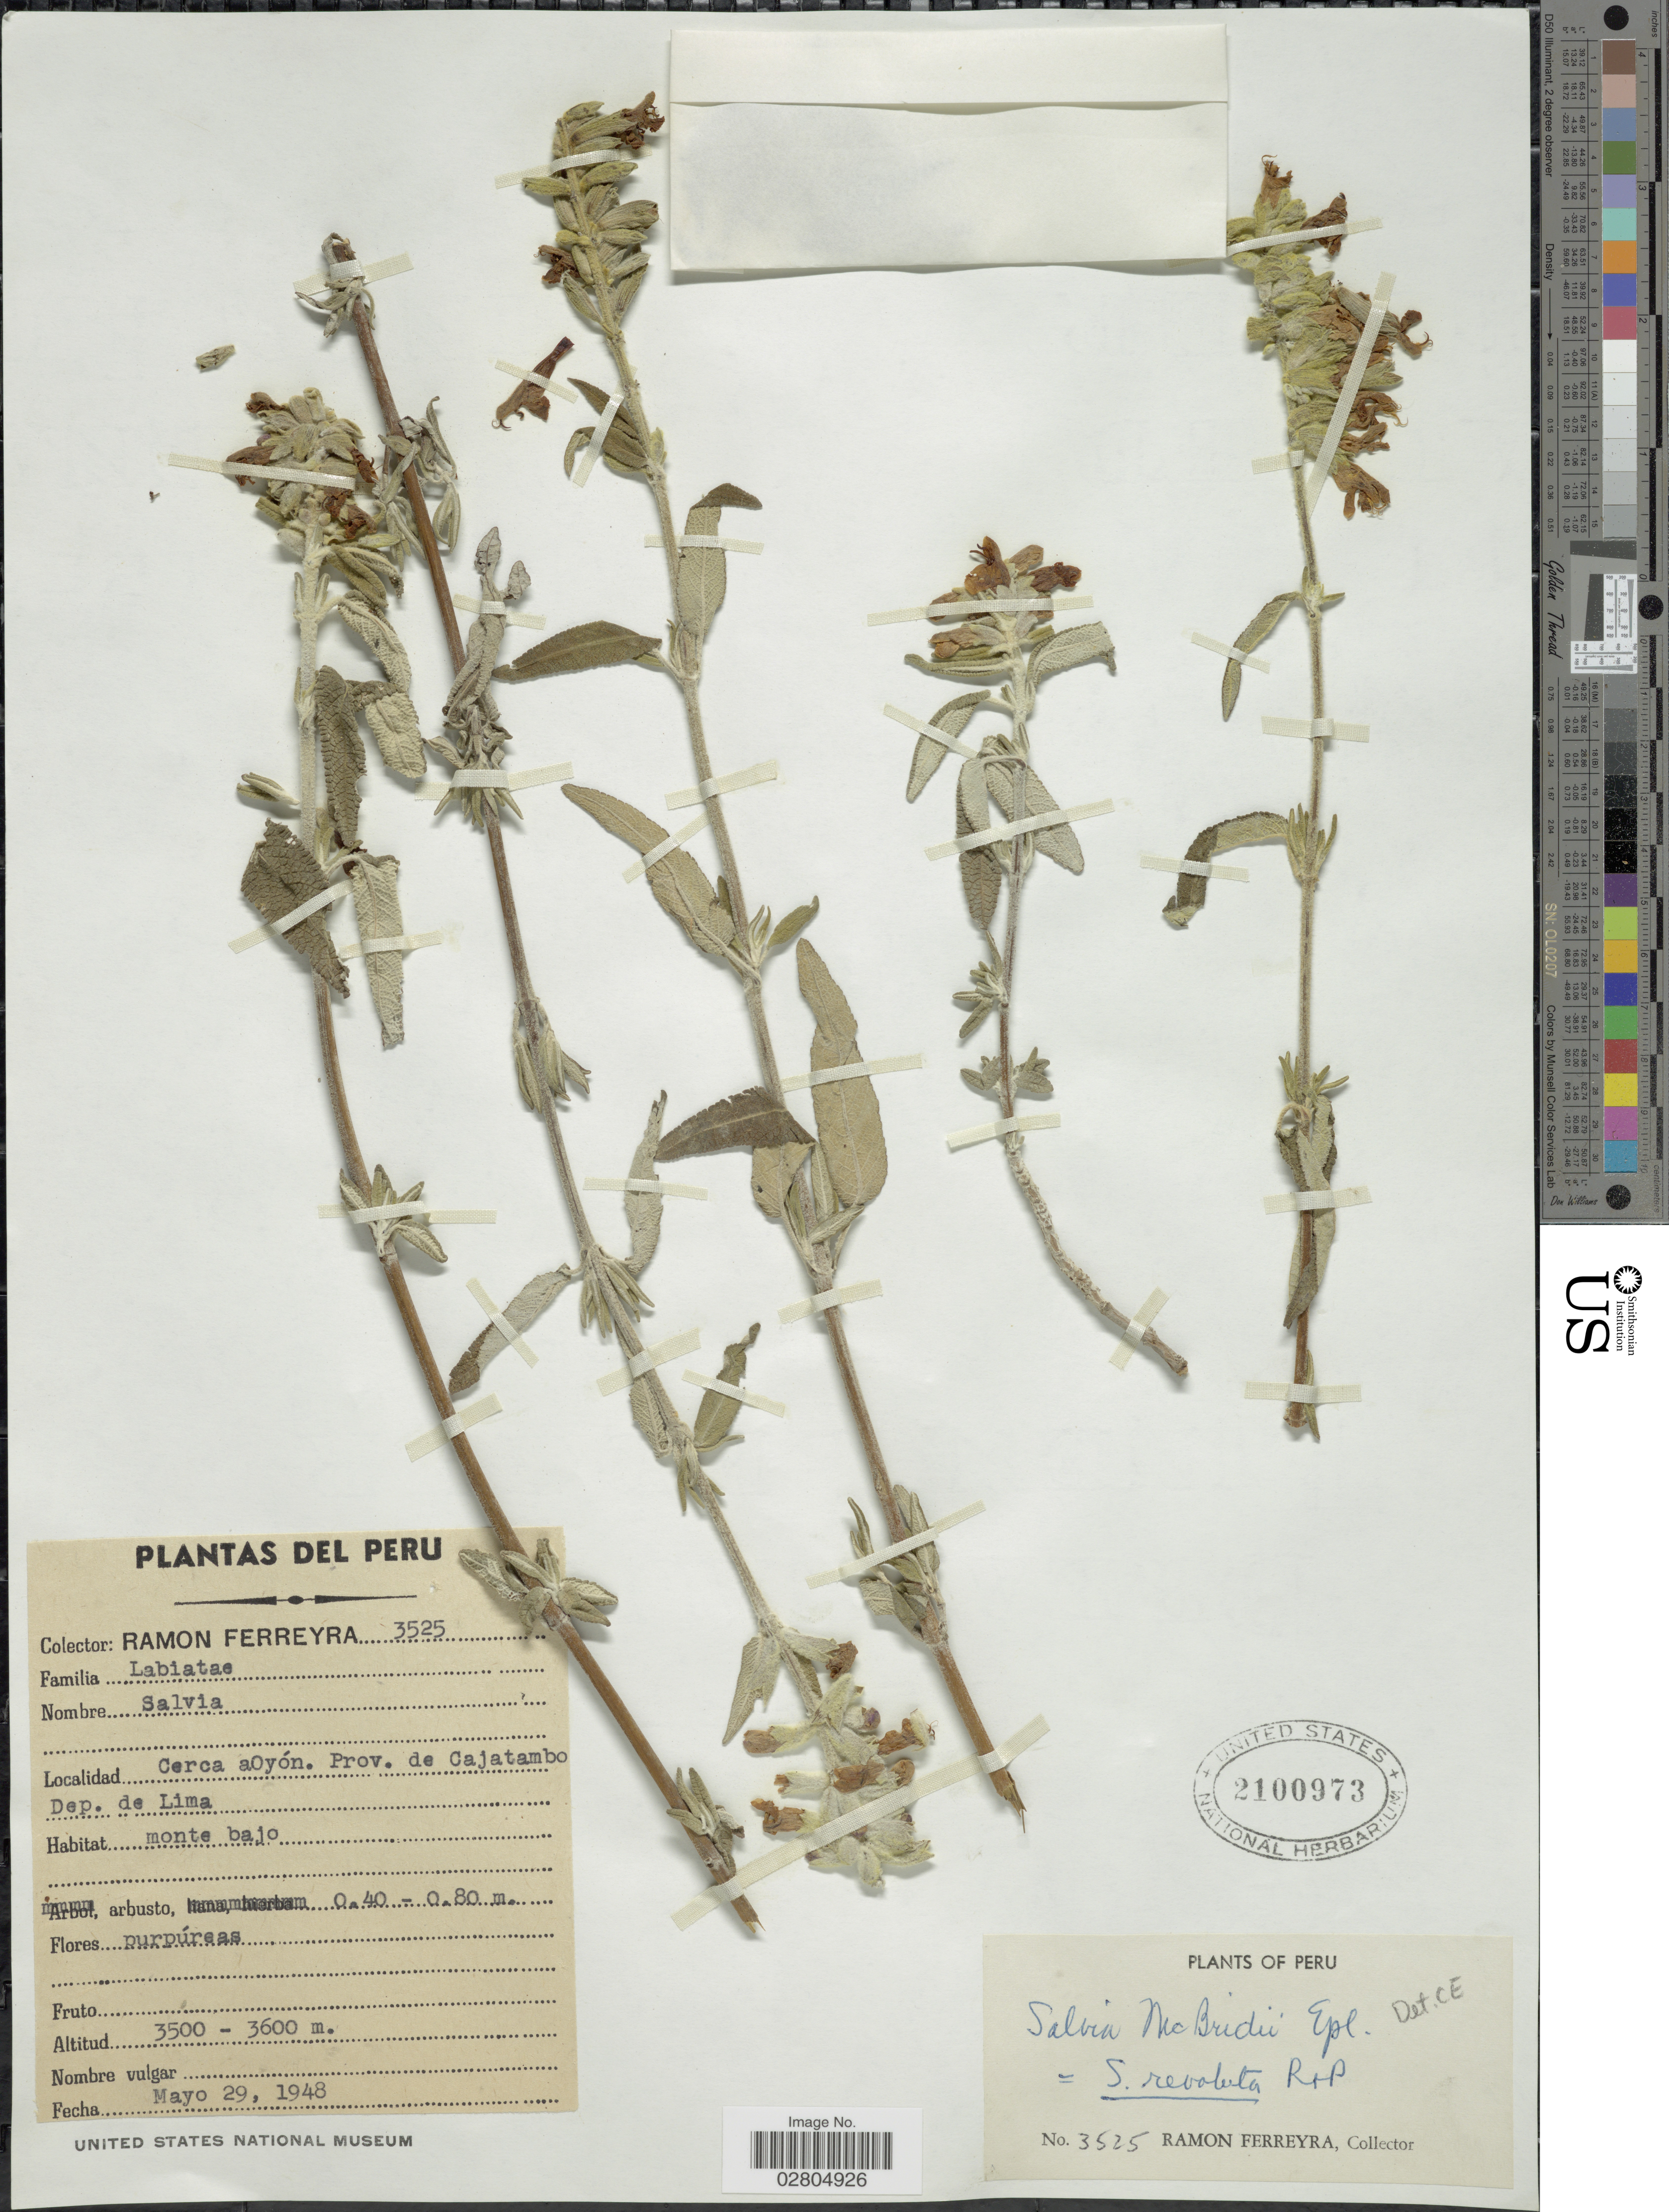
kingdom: Plantae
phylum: Tracheophyta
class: Magnoliopsida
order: Lamiales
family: Lamiaceae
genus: Salvia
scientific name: Salvia revoluta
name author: Ruiz & Pav.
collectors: R. A. Ferreyra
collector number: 3525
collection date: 1948-05-29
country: Peru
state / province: Lima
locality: Cerca a Oyón. Prov. de Cajatambo. Dep. de Lima.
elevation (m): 3500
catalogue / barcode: US 2100973